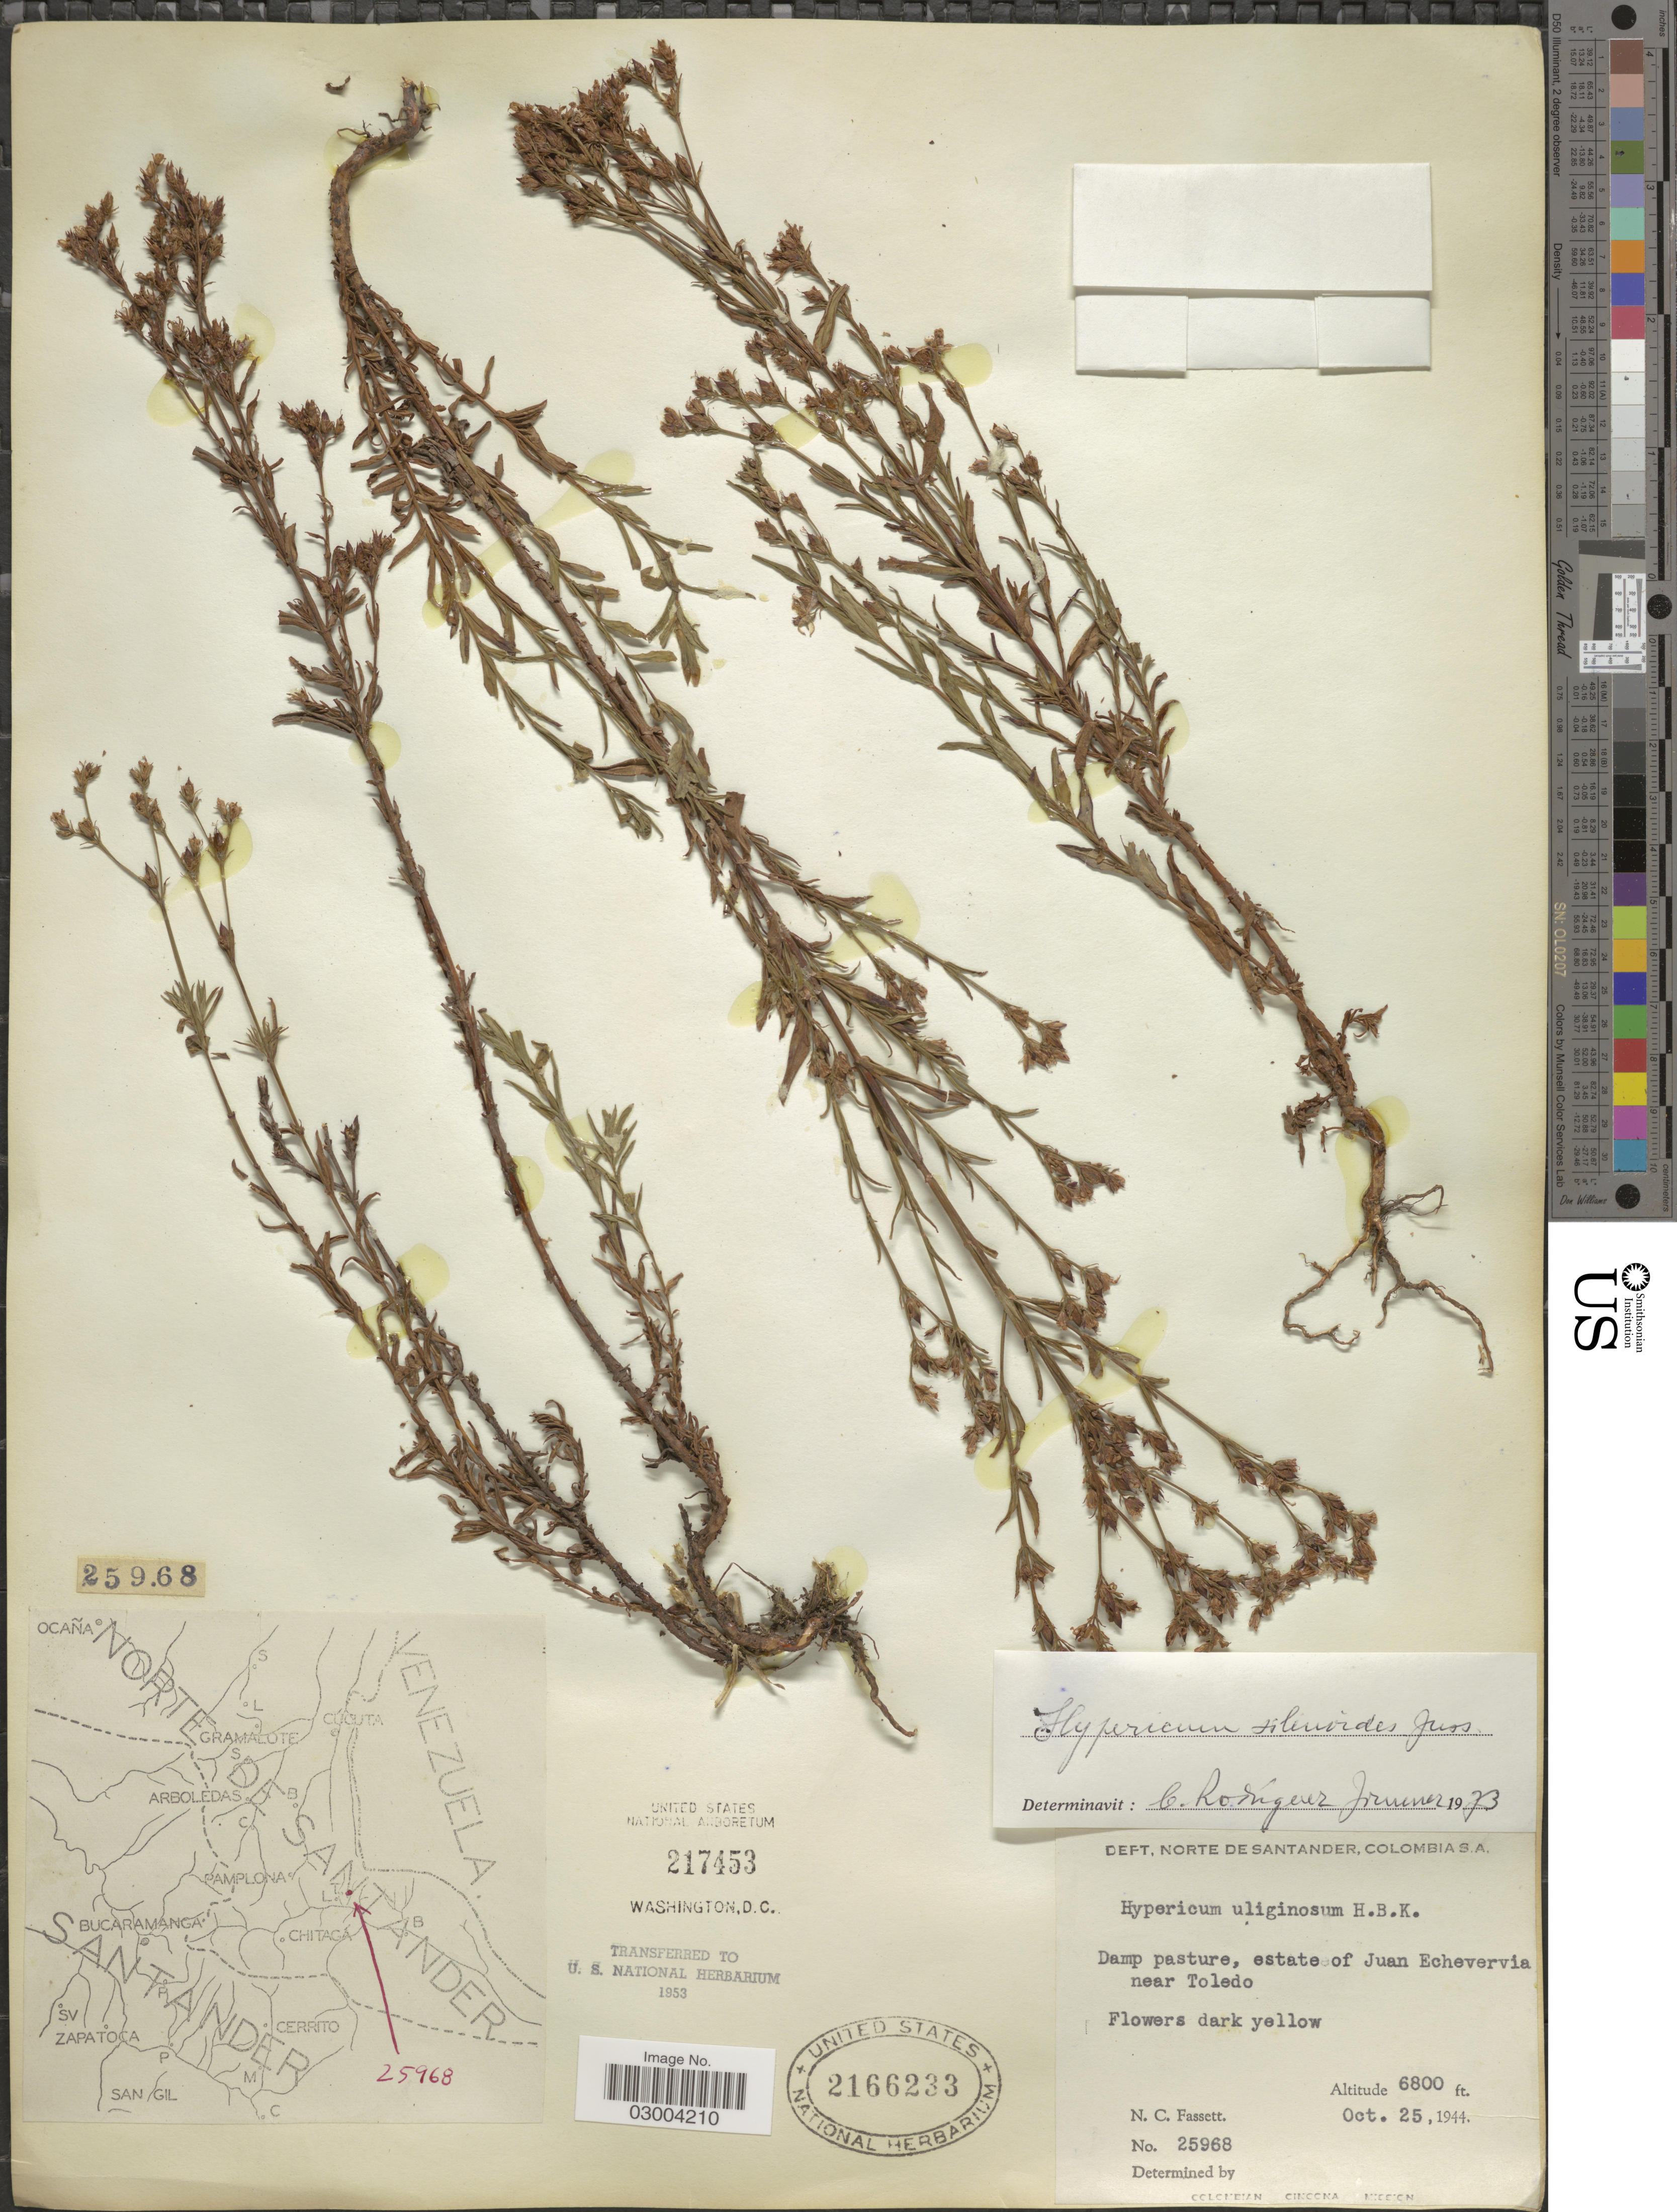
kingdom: Plantae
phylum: Tracheophyta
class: Magnoliopsida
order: Malpighiales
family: Hypericaceae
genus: Hypericum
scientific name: Hypericum silenoides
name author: Juss.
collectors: N. C. Fassett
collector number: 25968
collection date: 1944-10-25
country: Colombia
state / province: Norte de Santander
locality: Dept. Norte de Santander, Damp pasture, estate of Juan Echevervia near Toledo.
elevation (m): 2073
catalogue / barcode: US 2166233